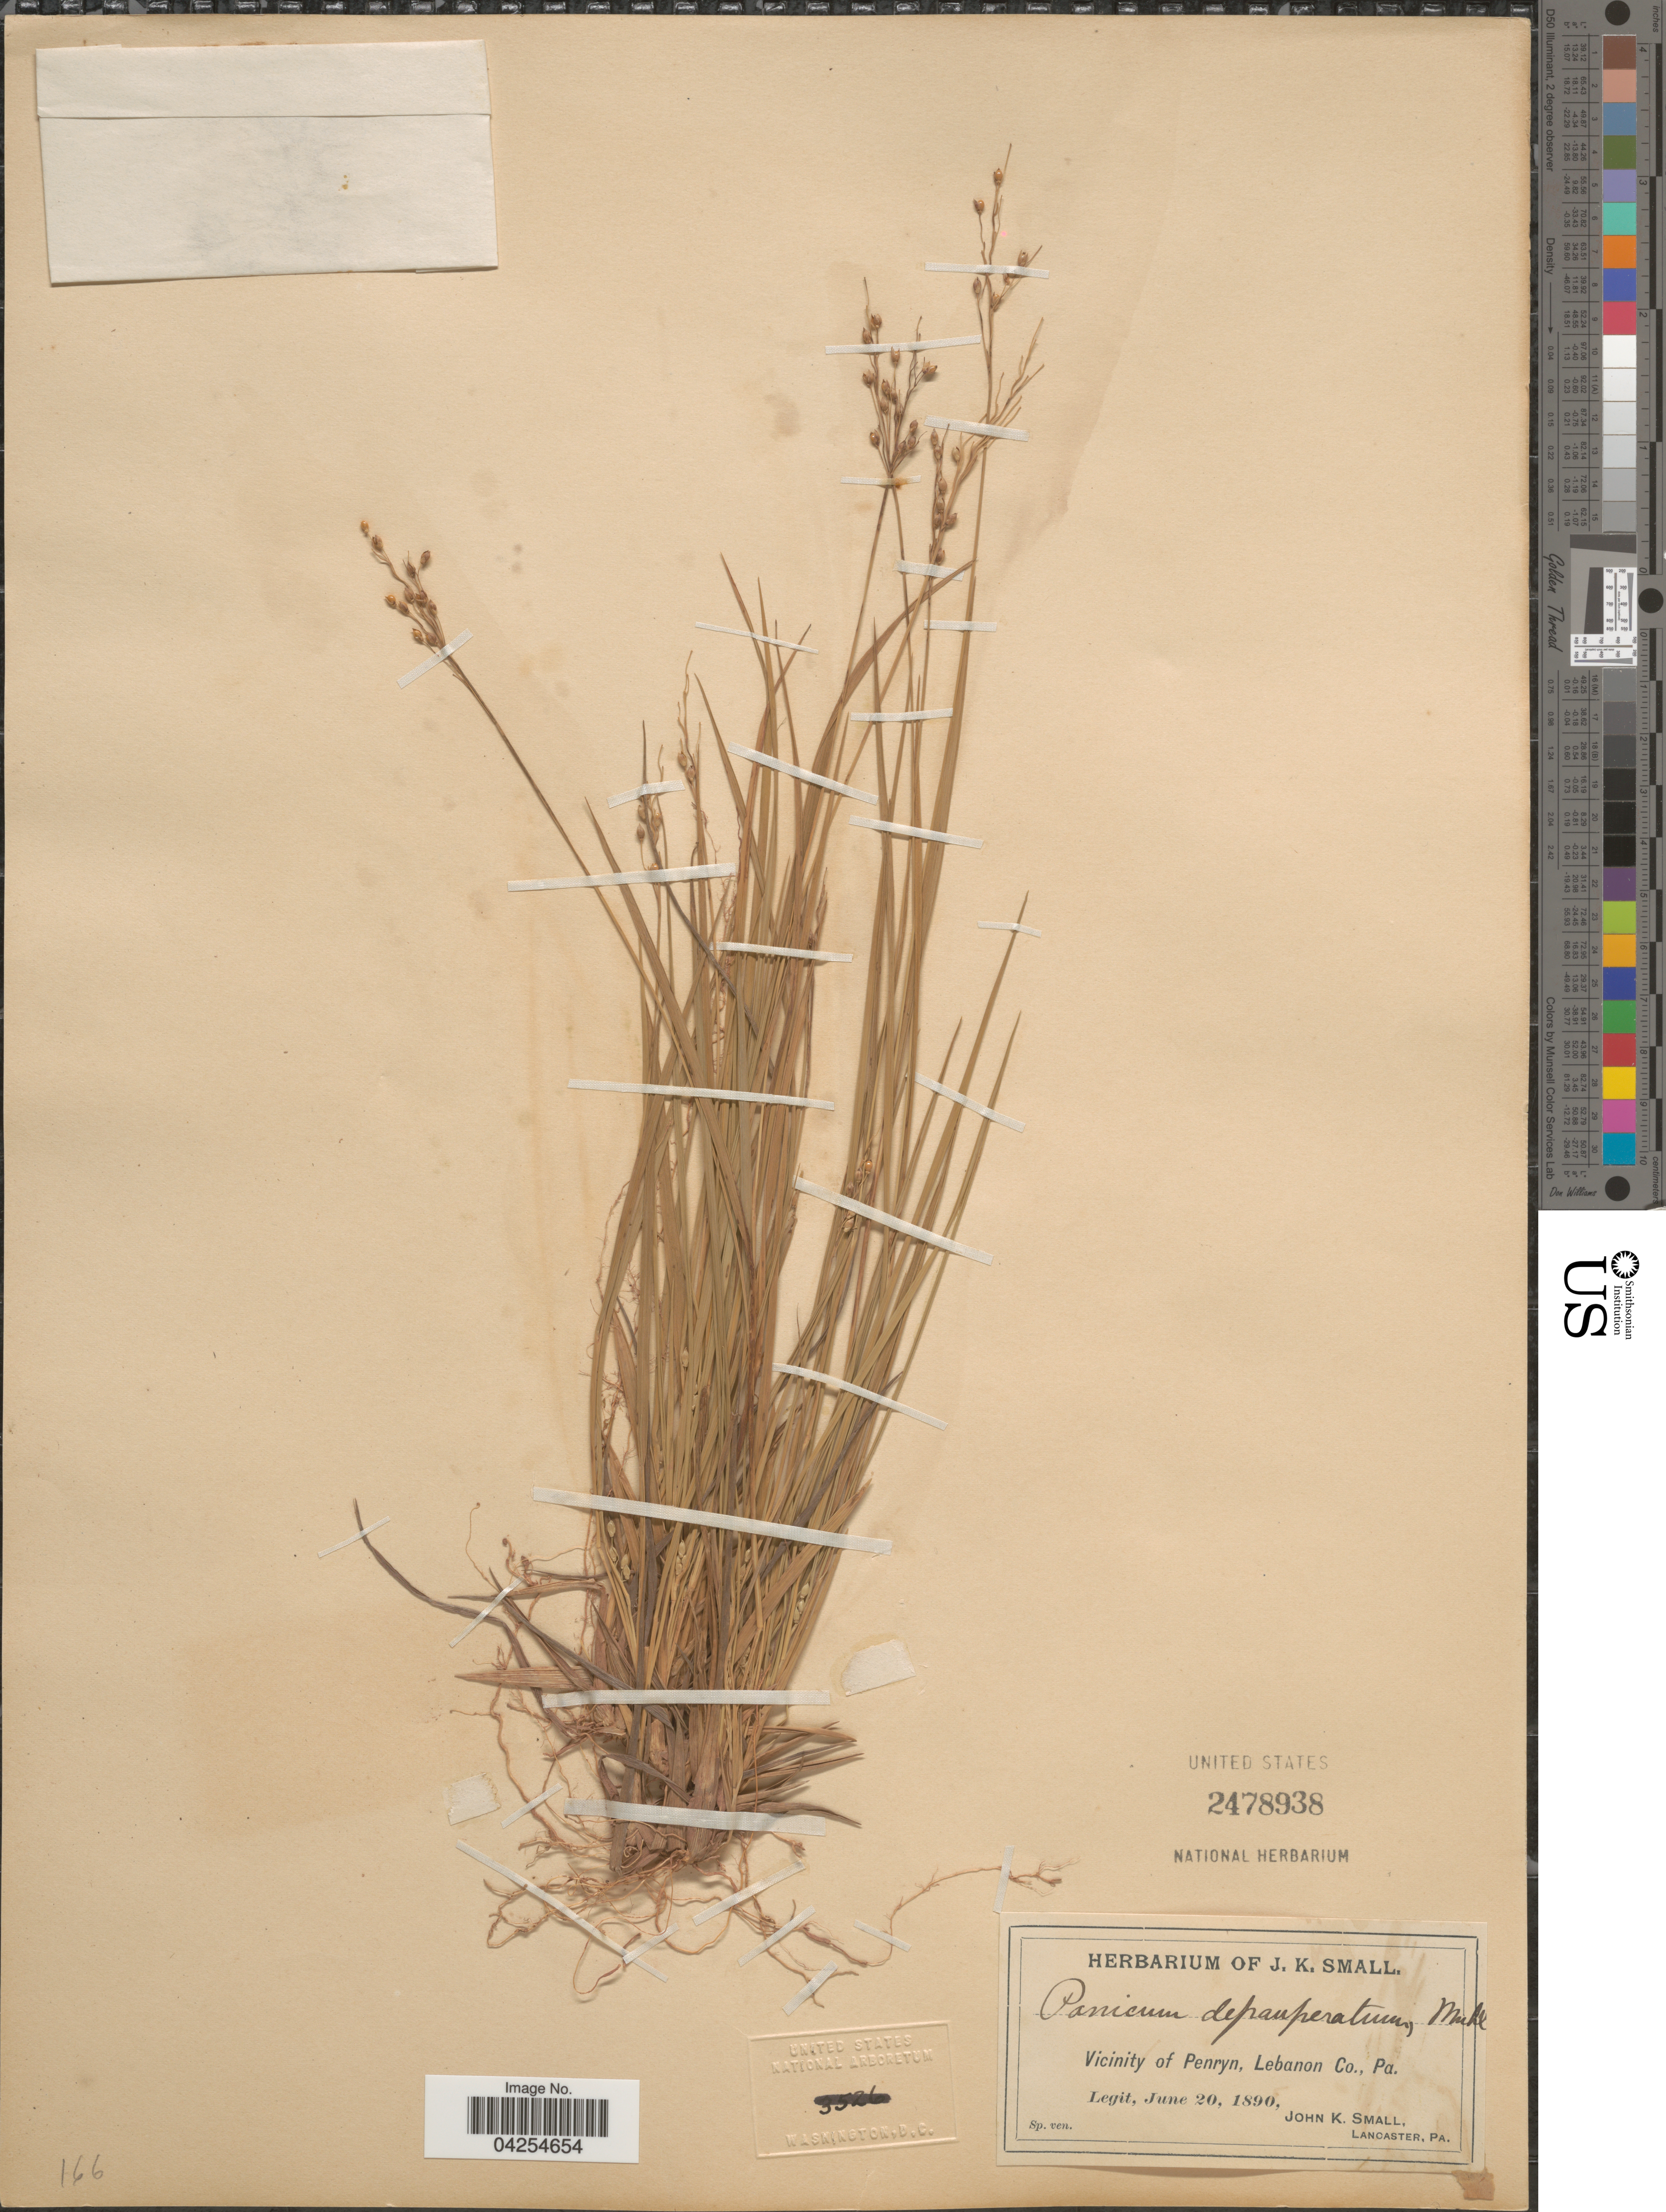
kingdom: Plantae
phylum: Tracheophyta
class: Liliopsida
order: Poales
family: Poaceae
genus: Dichanthelium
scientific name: Dichanthelium depauperatum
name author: (Muhl.) Gould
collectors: J. K. Small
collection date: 1890-06-20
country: United States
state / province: Pennsylvania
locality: Vicinity of Penryn, Lebanon Co.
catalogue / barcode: US 2478938